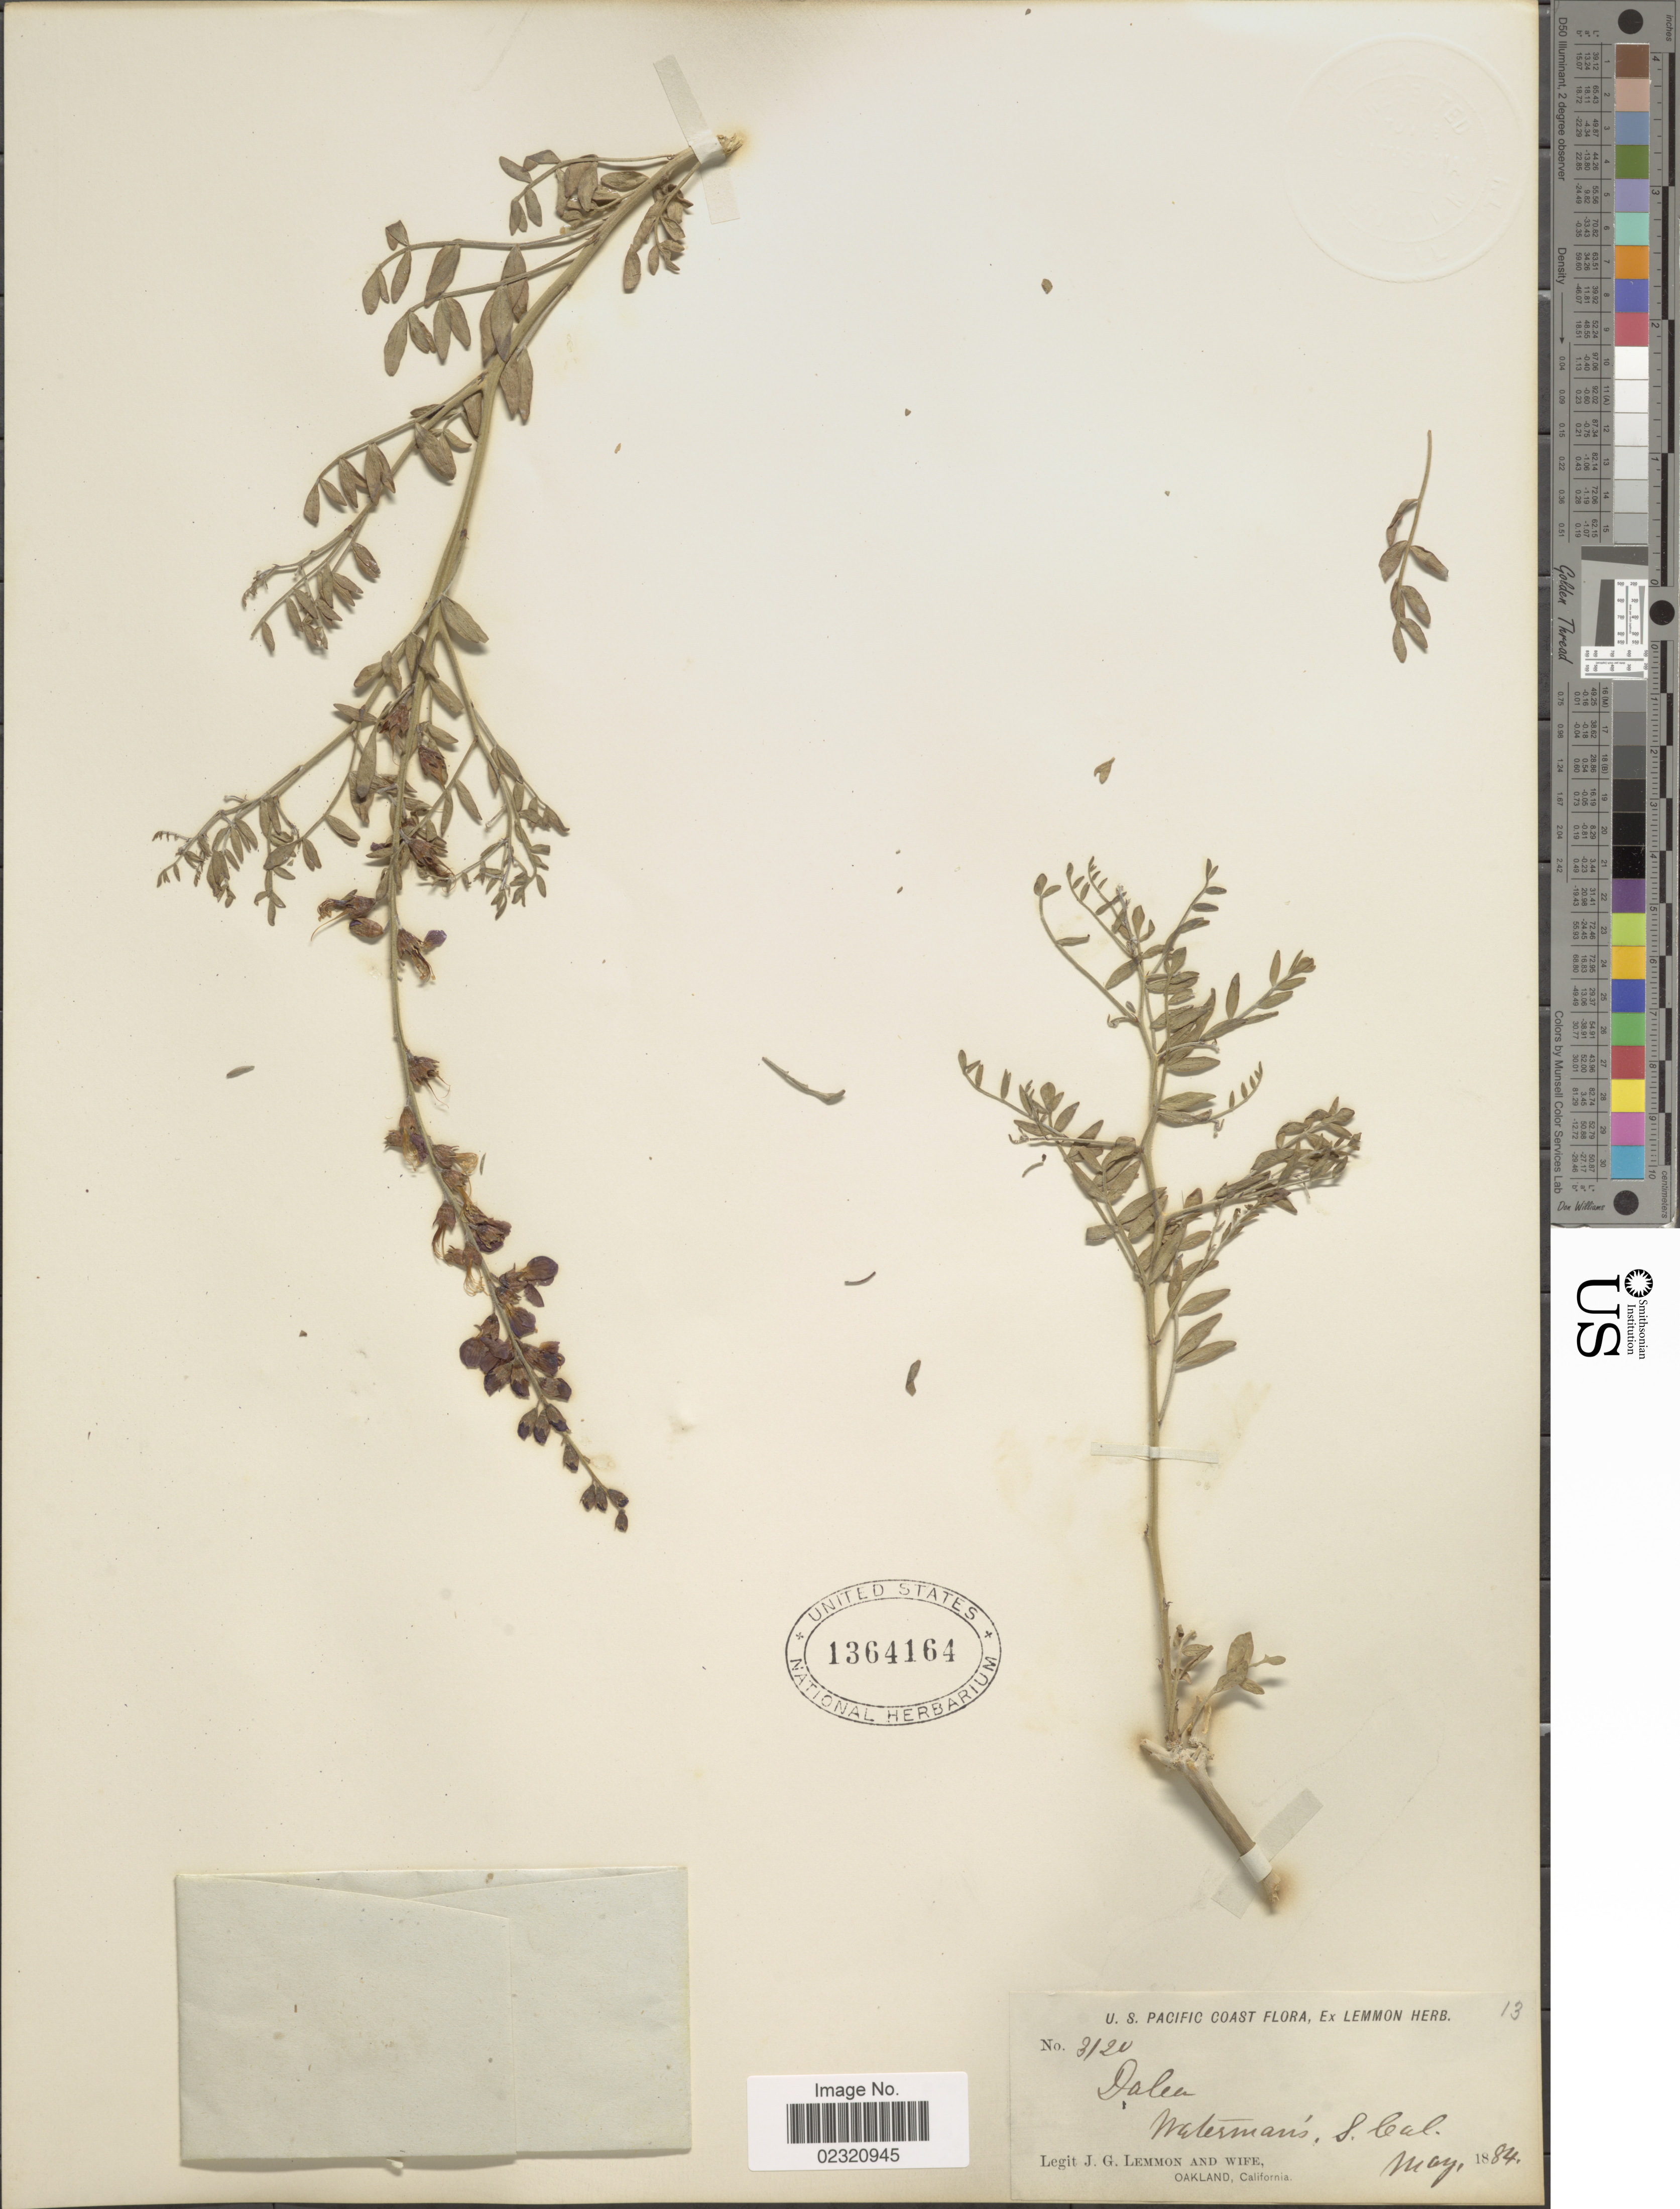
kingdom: Plantae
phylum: Tracheophyta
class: Magnoliopsida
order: Fabales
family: Fabaceae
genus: Psorothamnus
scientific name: Psorothamnus arborescens var. minutifolius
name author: (Parish) Barneby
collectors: J. Lemmon & Mrs. J. G. Lemmon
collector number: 3120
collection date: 1884-05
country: United States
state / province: California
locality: Watermans, S Cal.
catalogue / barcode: US 1364164